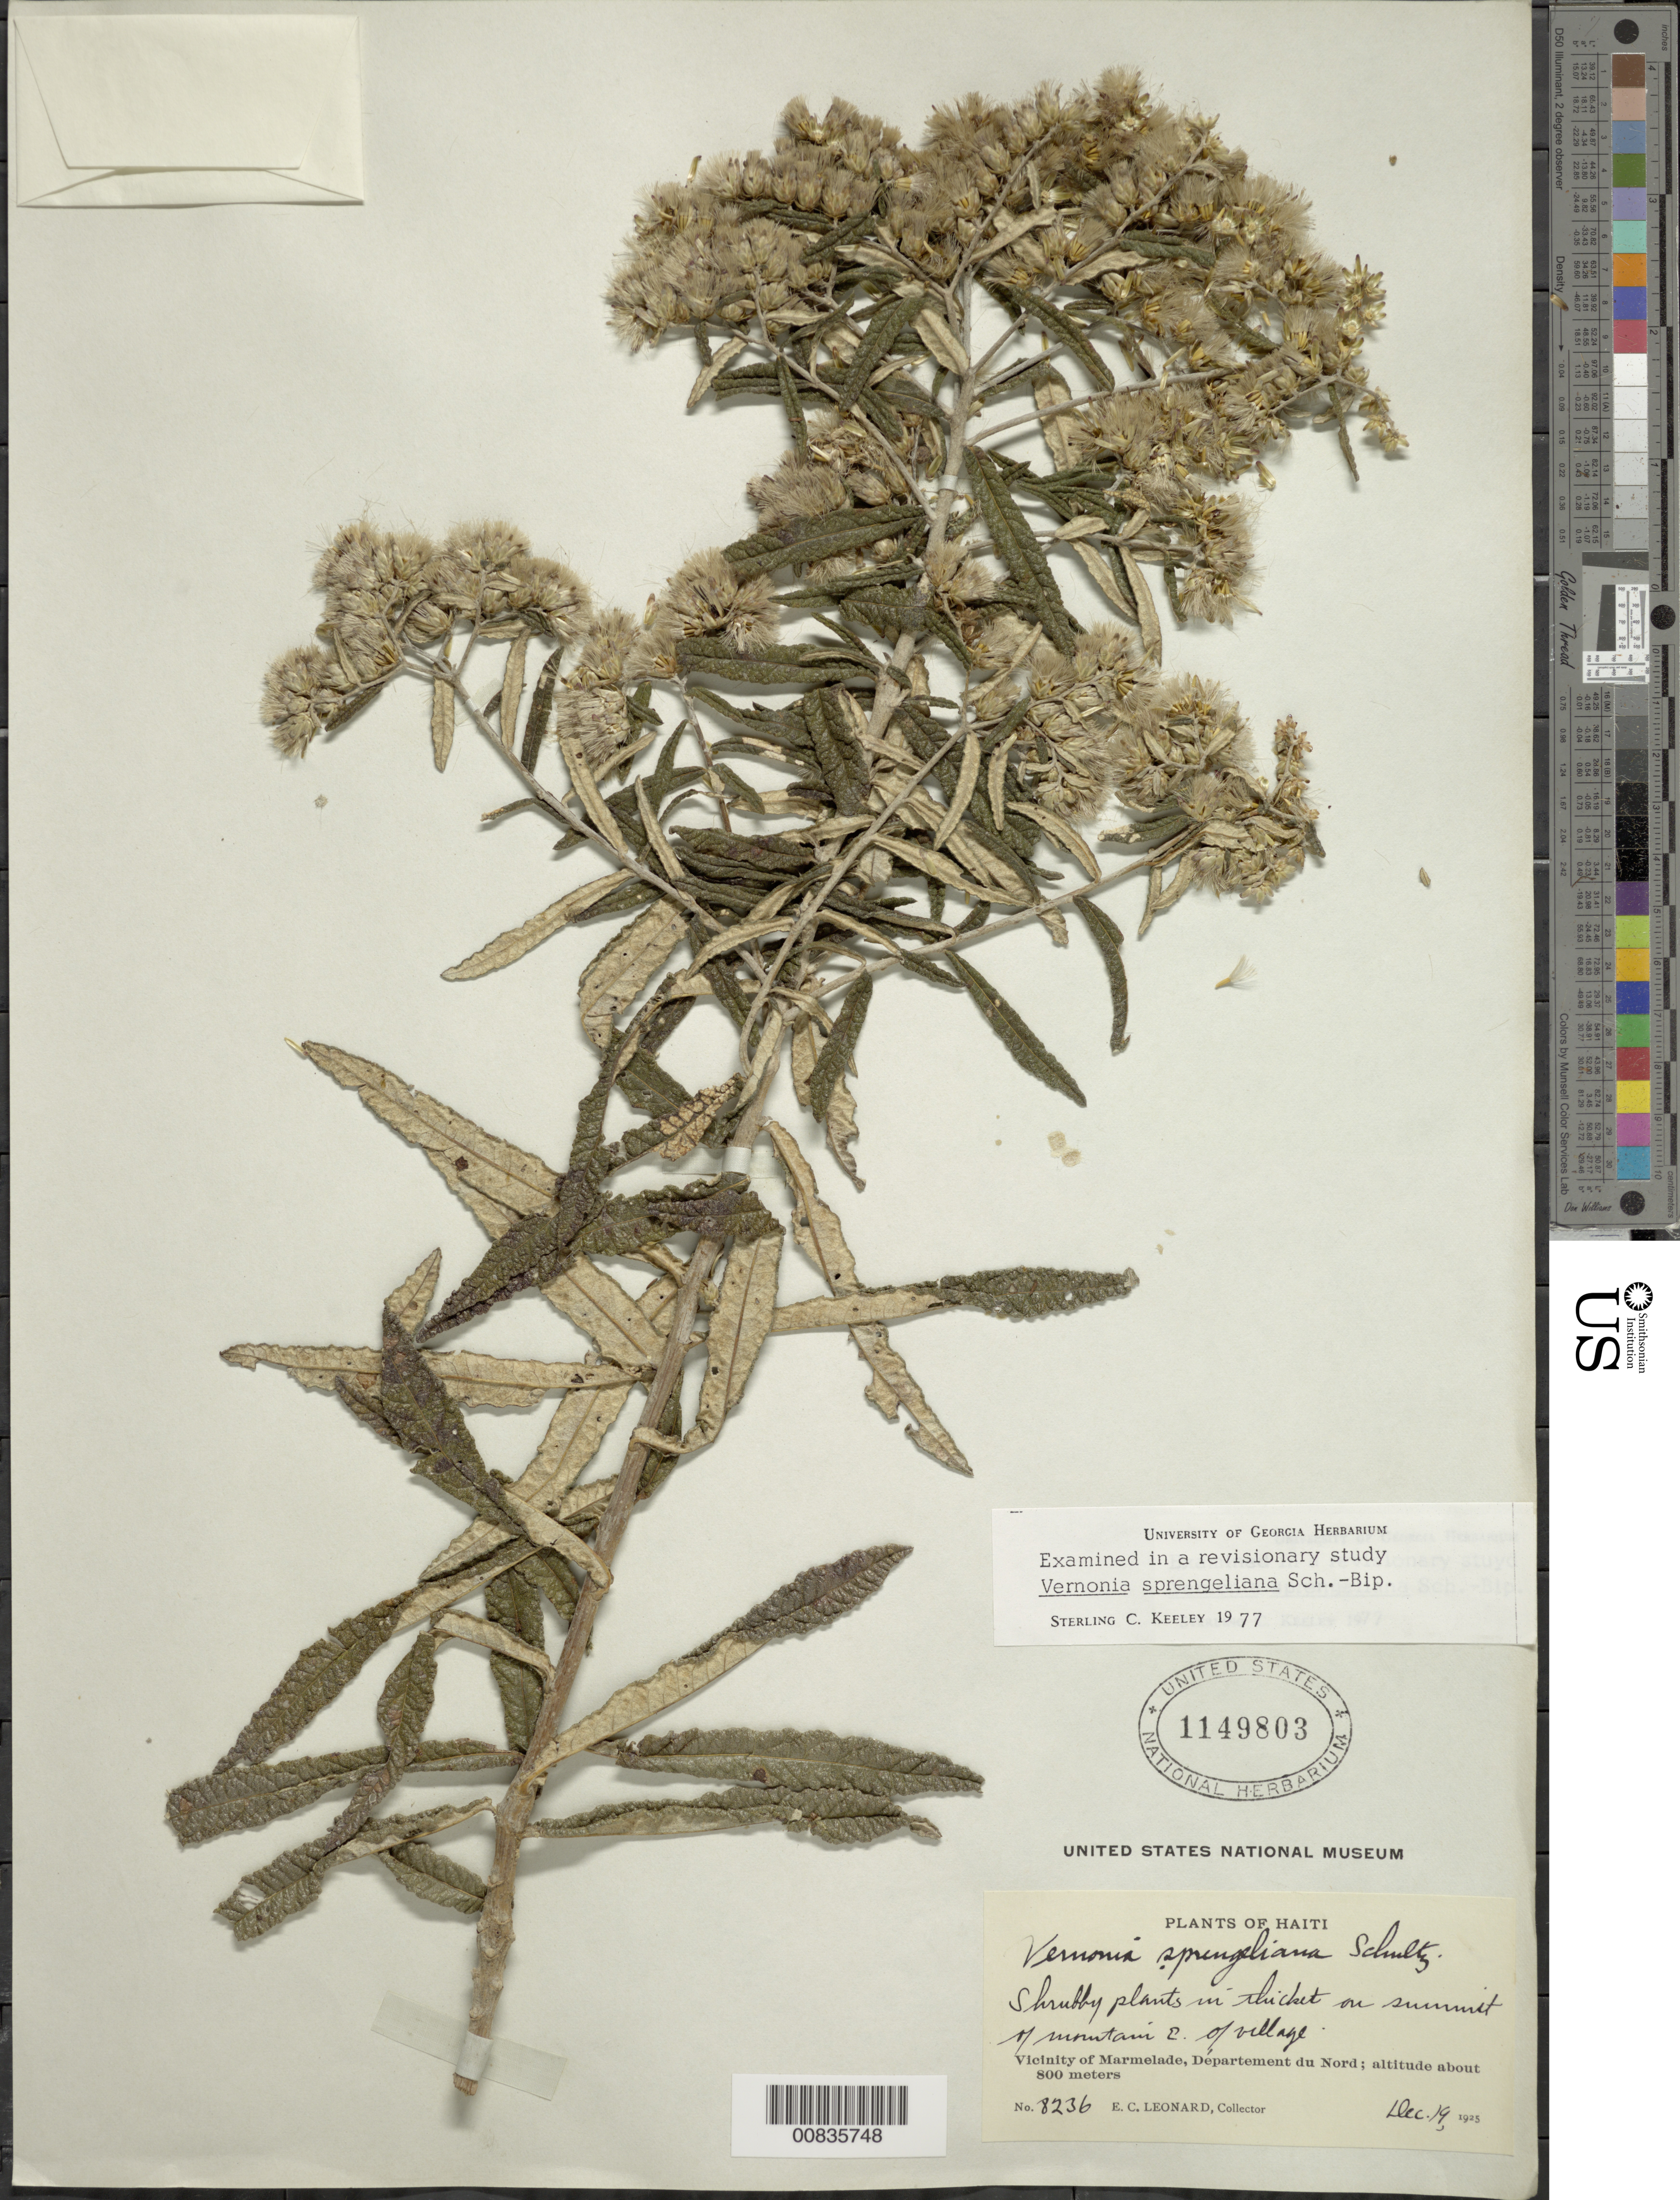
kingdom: Plantae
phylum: Tracheophyta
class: Magnoliopsida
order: Asterales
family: Asteraceae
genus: Lepidaploa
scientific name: Lepidaploa sprengeliana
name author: (Sch. Bip.) H. Rob.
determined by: Keeley, S. C.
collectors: E. C. Leonard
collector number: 8236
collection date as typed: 19 Dec 1925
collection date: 1925-12-19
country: Haiti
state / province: Nord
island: Hispaniola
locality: Vicinity of Marmelade, E of village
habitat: In thickets on mountain summit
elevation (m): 800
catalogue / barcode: US 1149803